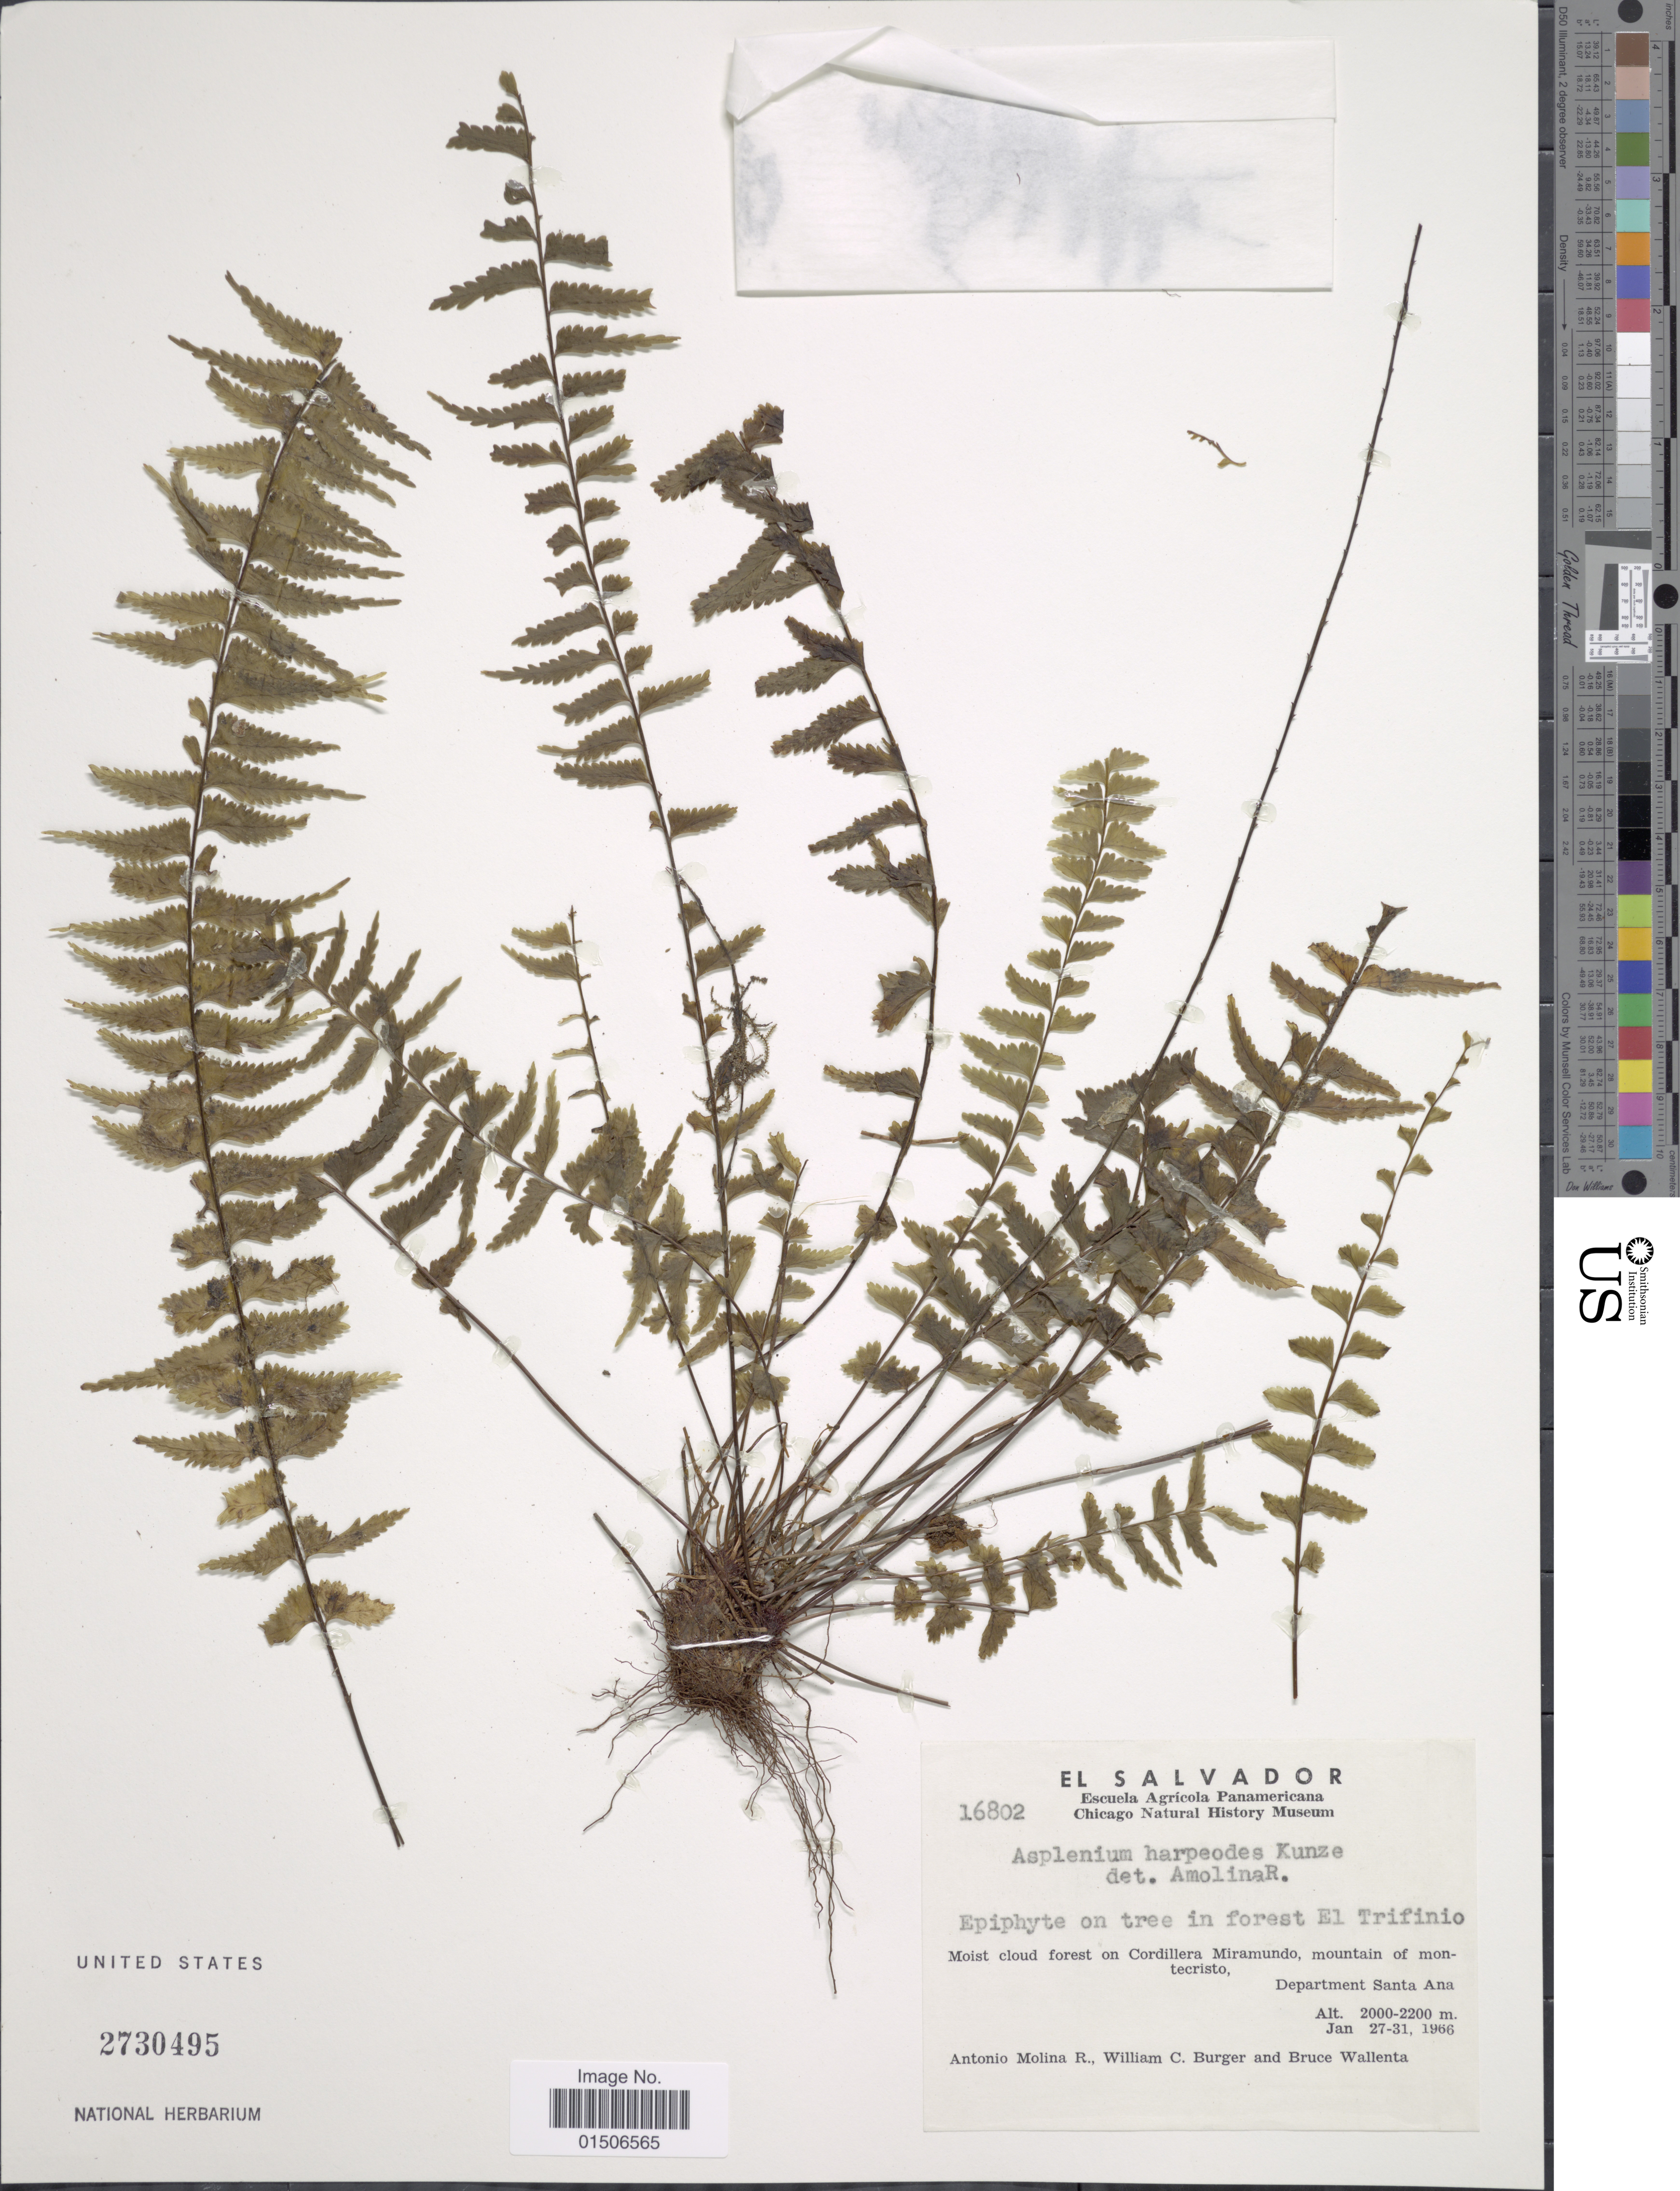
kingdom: Plantae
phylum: Tracheophyta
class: Polypodiopsida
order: Polypodiales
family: Aspleniaceae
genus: Asplenium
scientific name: Asplenium harpeodes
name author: Kunze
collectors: A. Molina R., W. Burger & B. Wallenta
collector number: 16802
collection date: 1966-01-27/1966-01-31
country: El Salvador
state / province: Santa Ana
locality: Epiphyte on tree in forest El Trifinio Moist cloud forest on Cordillera Miramundo, mountain of montecristo, Department Santa Ana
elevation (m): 2000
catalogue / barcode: US 2730495